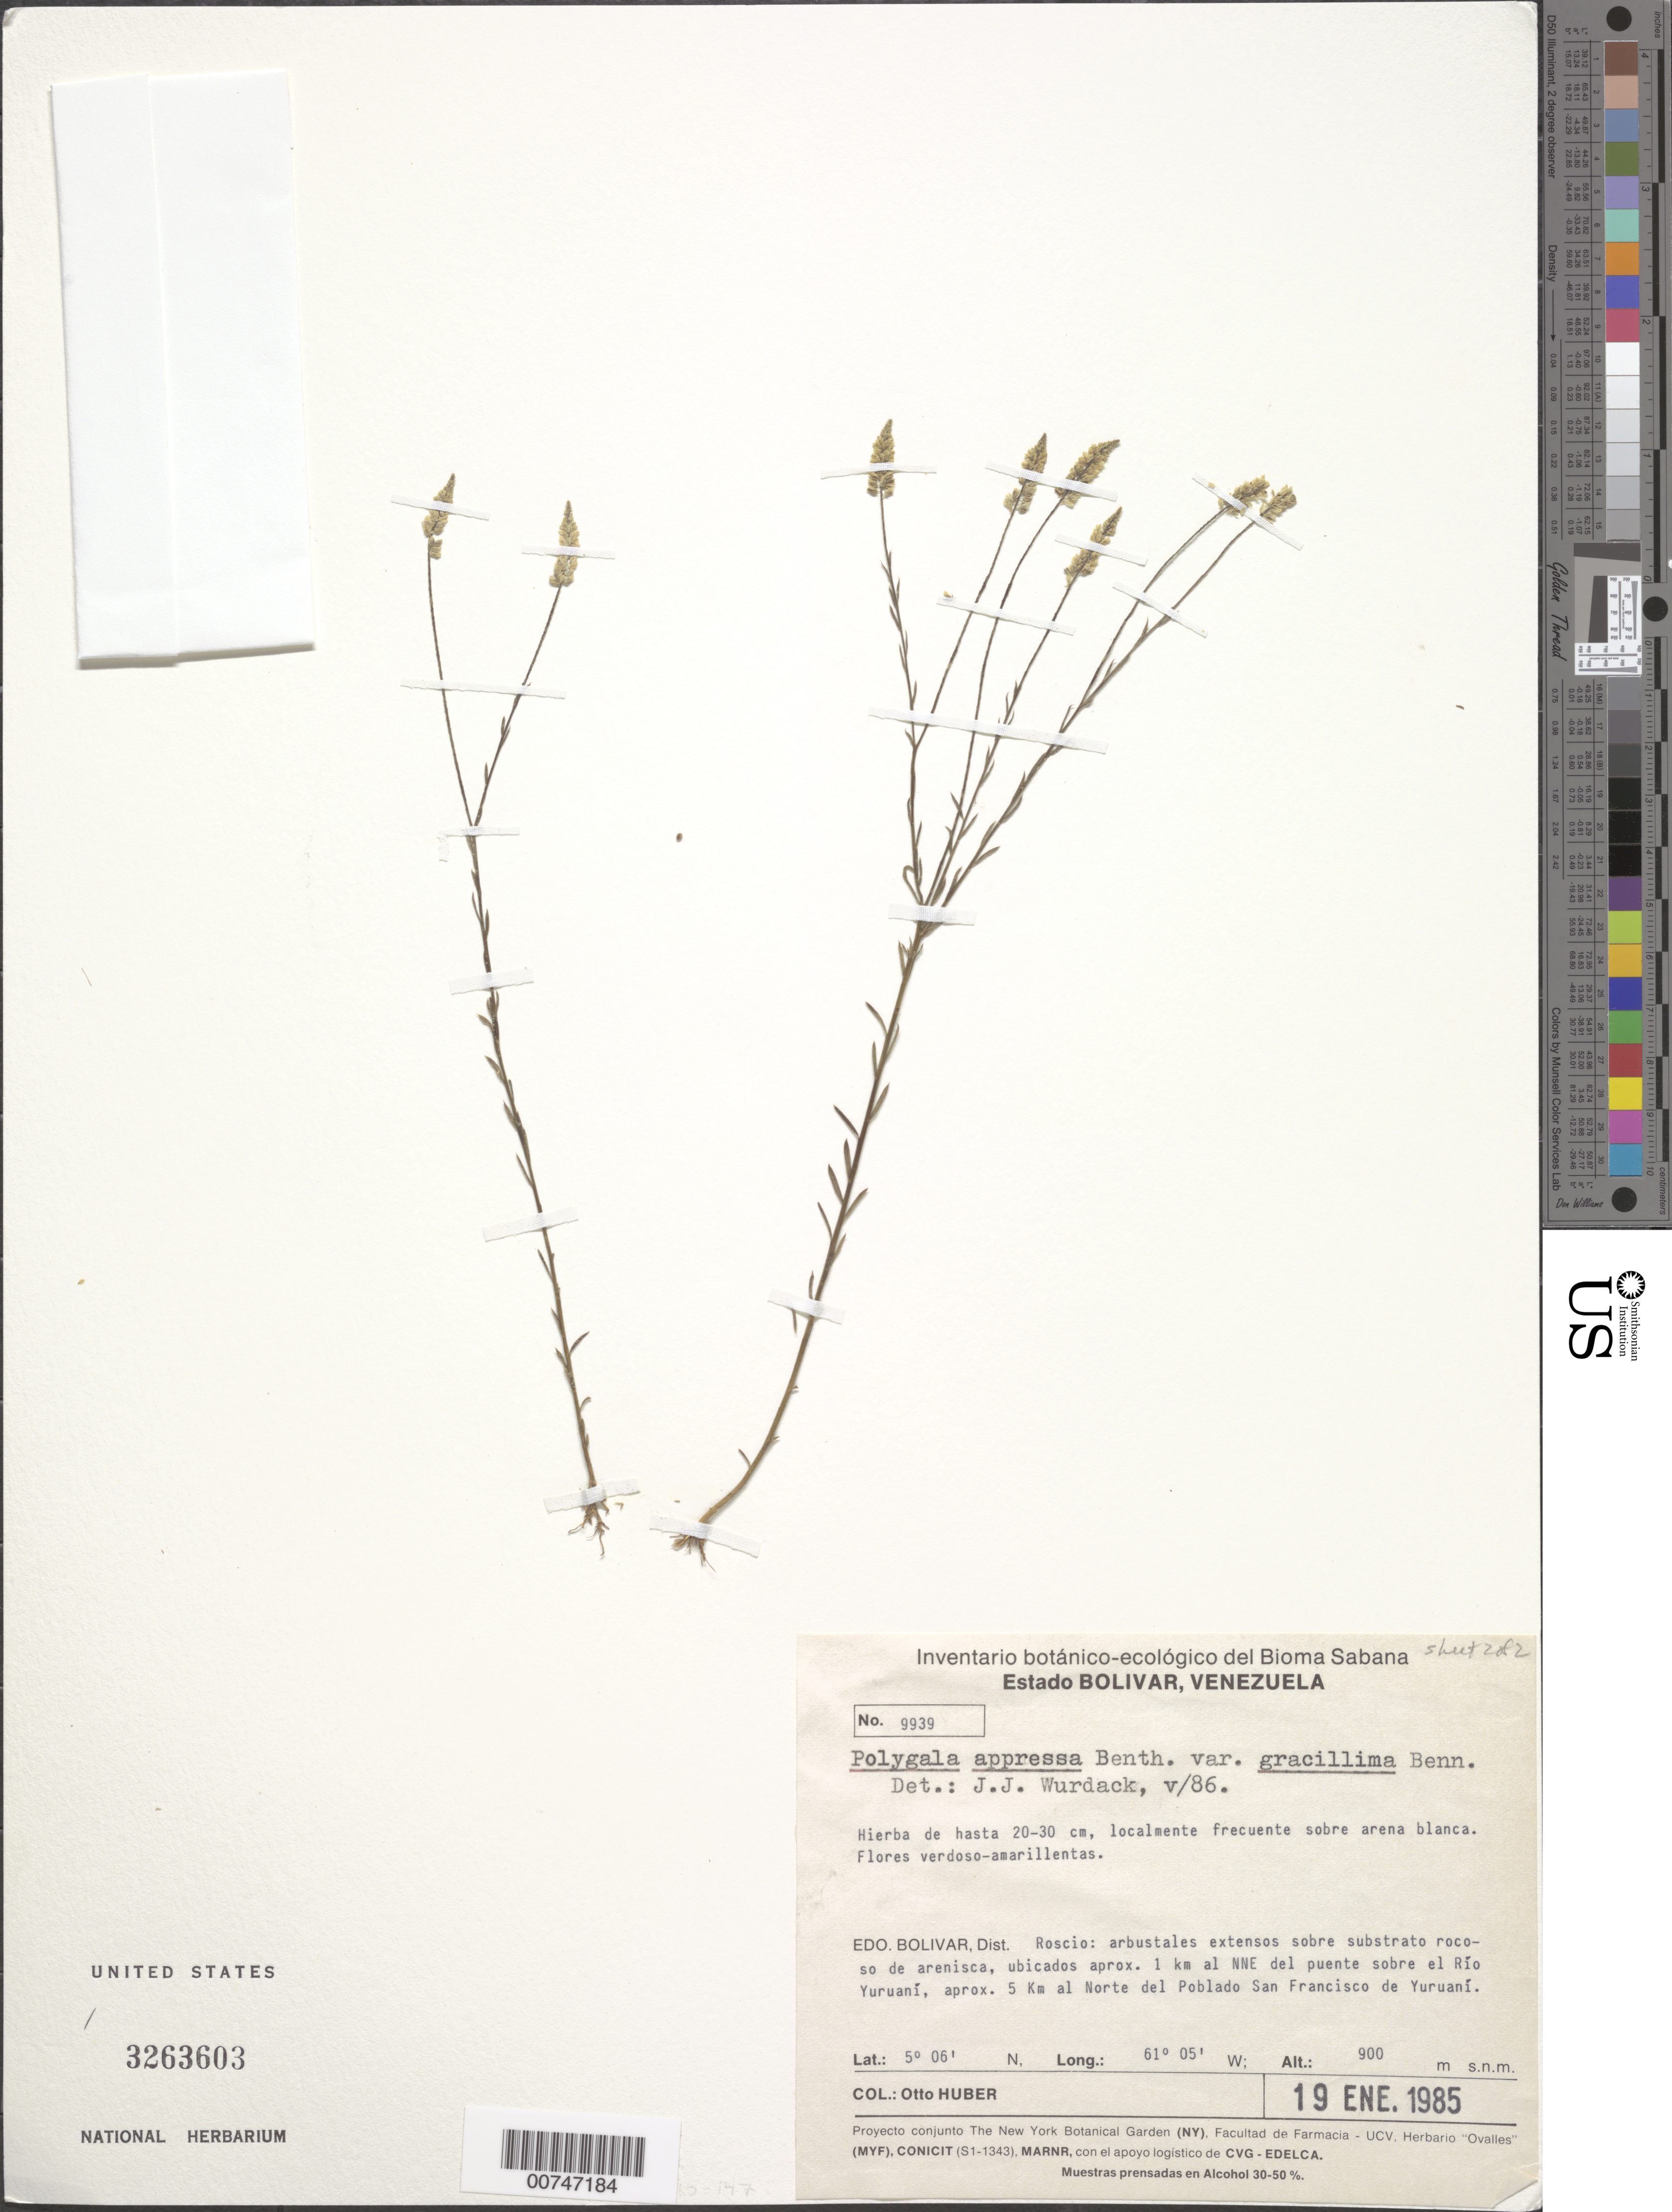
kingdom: Plantae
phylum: Tracheophyta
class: Magnoliopsida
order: Fabales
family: Polygalaceae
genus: Polygala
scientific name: Polygala appressa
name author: Benth.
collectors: O. Huber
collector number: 9939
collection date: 1985-01-19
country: Venezuela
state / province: Bolivar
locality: Dist. Roscio: arbustales extenson sobre substrato rocoso de arenisca, ubicados aprox. 1 km al NNE del puente sobre el Río Yuruaní, aprox. 5 Km al Norte del Poblado San Francisco de Yuruaní.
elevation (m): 900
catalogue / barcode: US 3263603